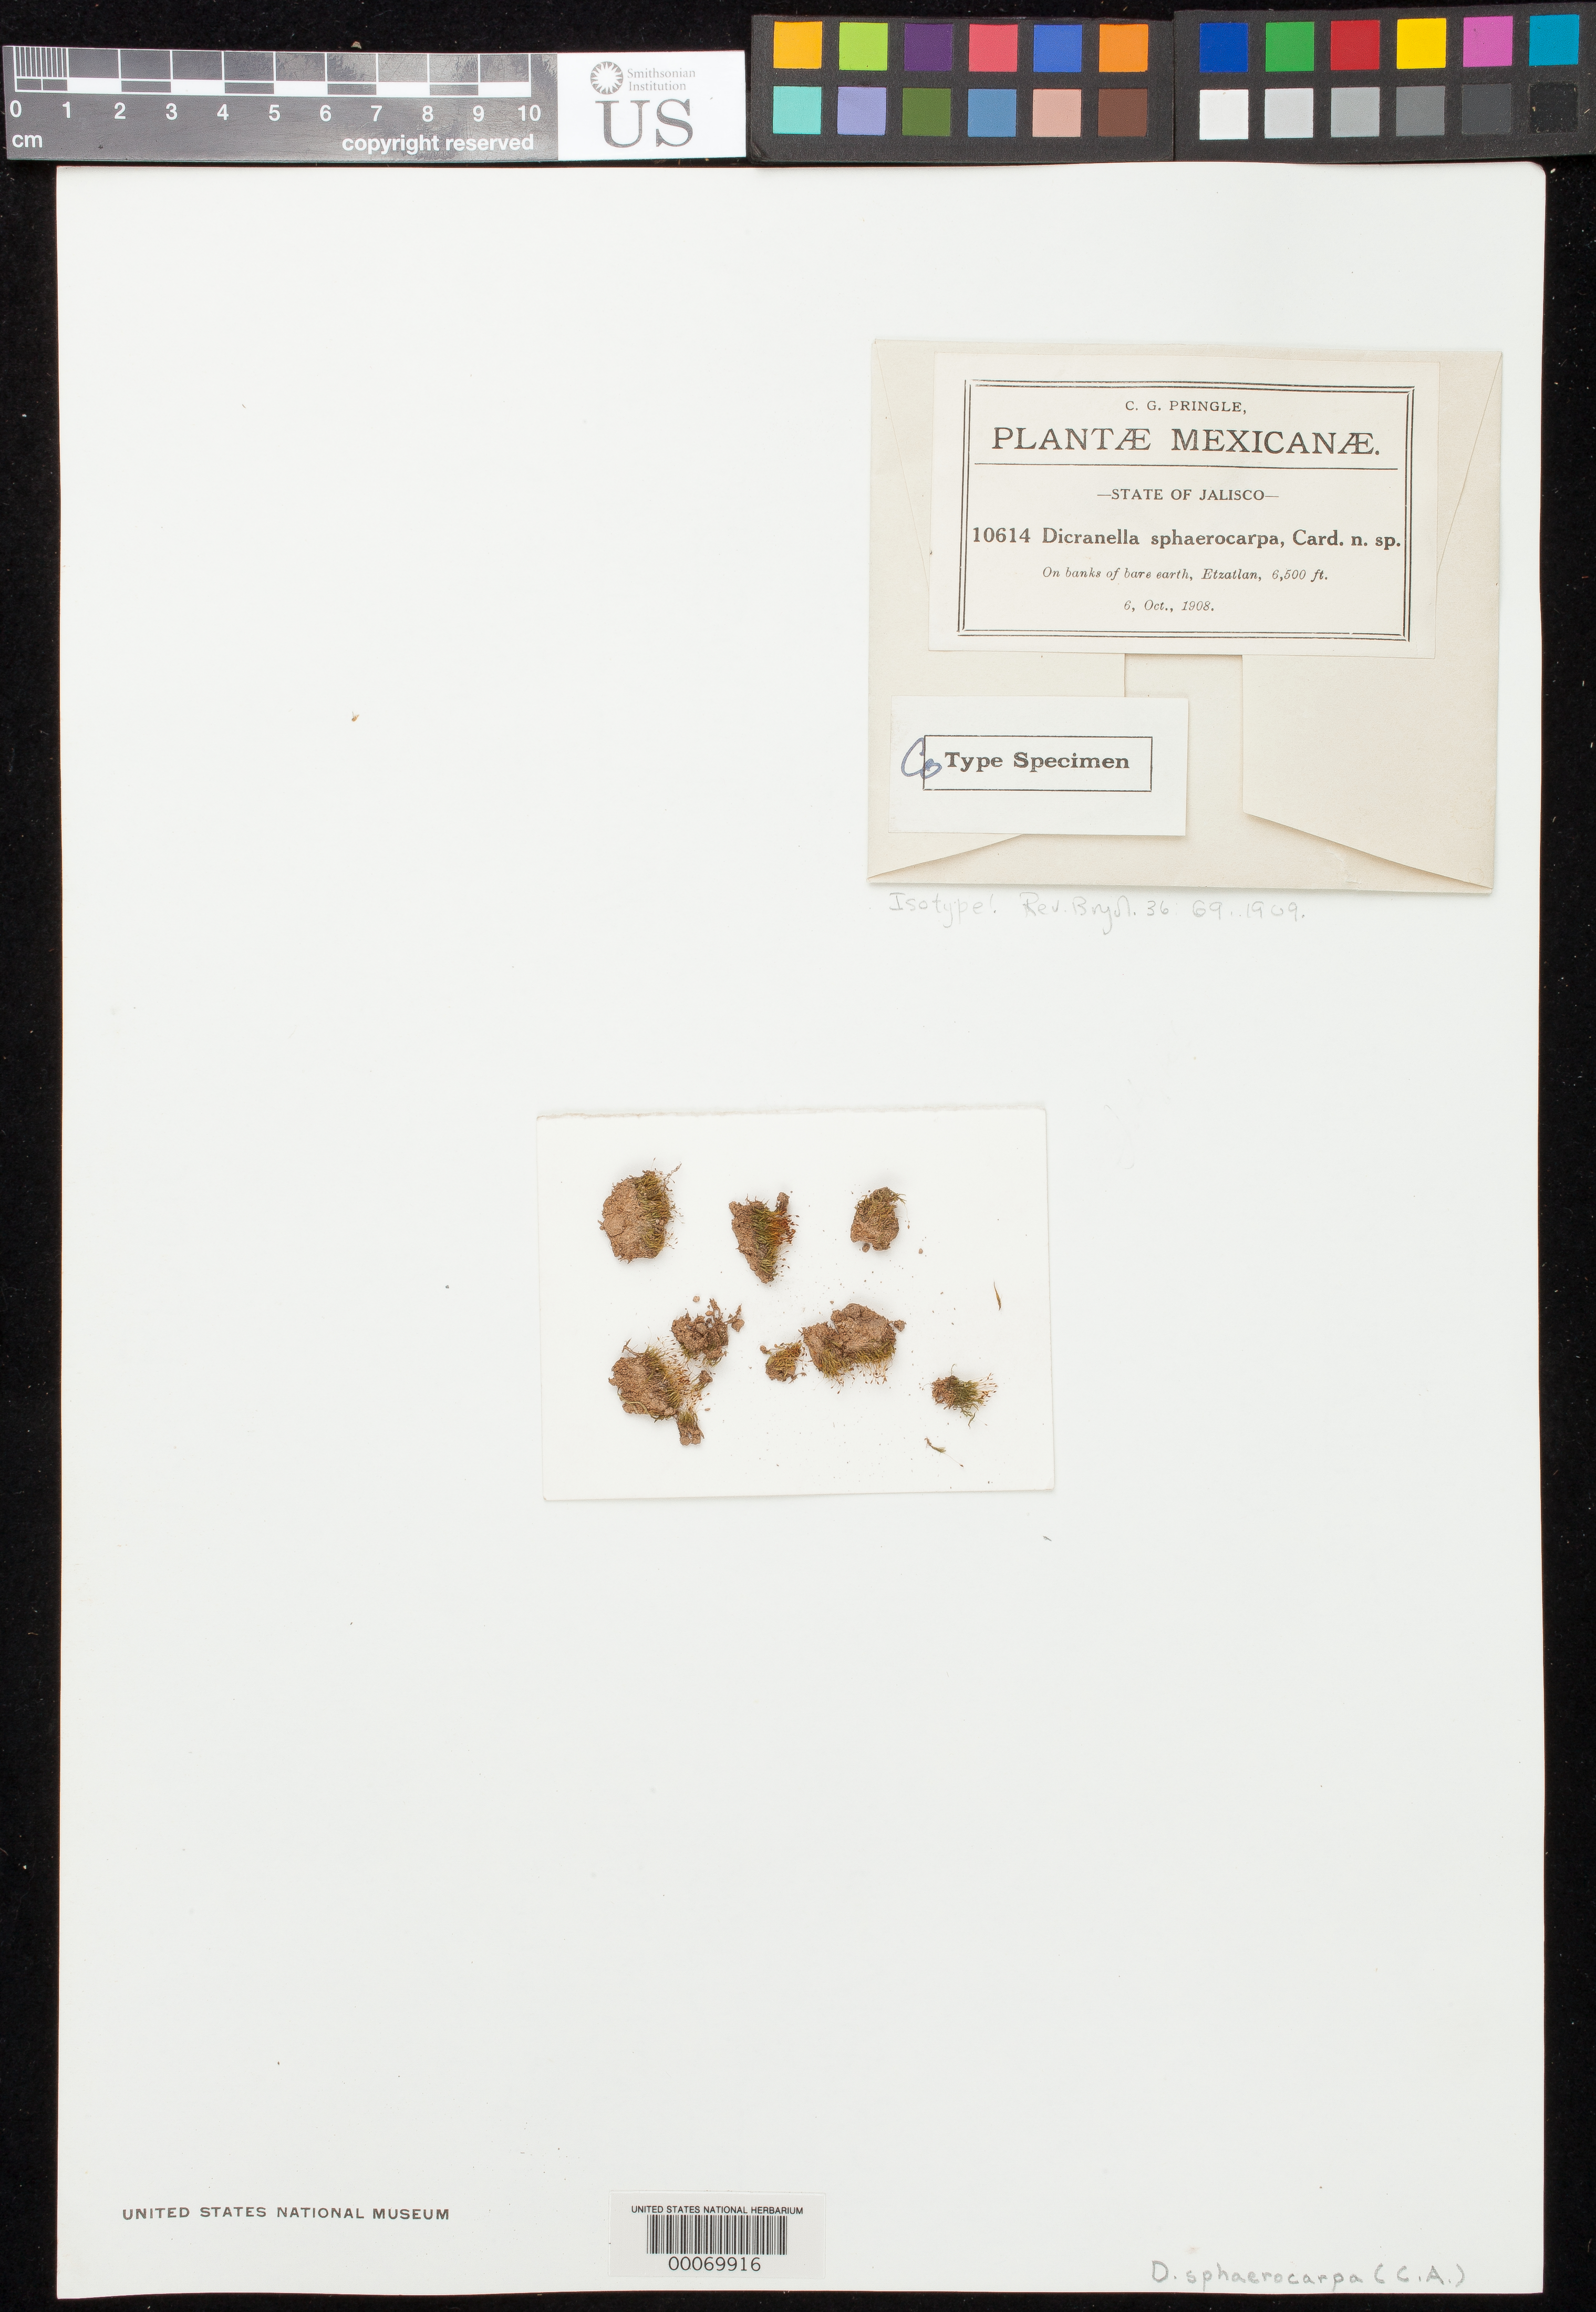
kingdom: Plantae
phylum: Bryophyta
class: Bryopsida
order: Dicranales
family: Dicranellaceae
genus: Dicranella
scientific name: Dicranella sphaerocarpa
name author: Cardot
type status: Isotype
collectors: C. G. Pringle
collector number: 10614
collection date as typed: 06 Oct 1908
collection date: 1908-10-06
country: Mexico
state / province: Jalisco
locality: Etzatlan.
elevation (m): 1981